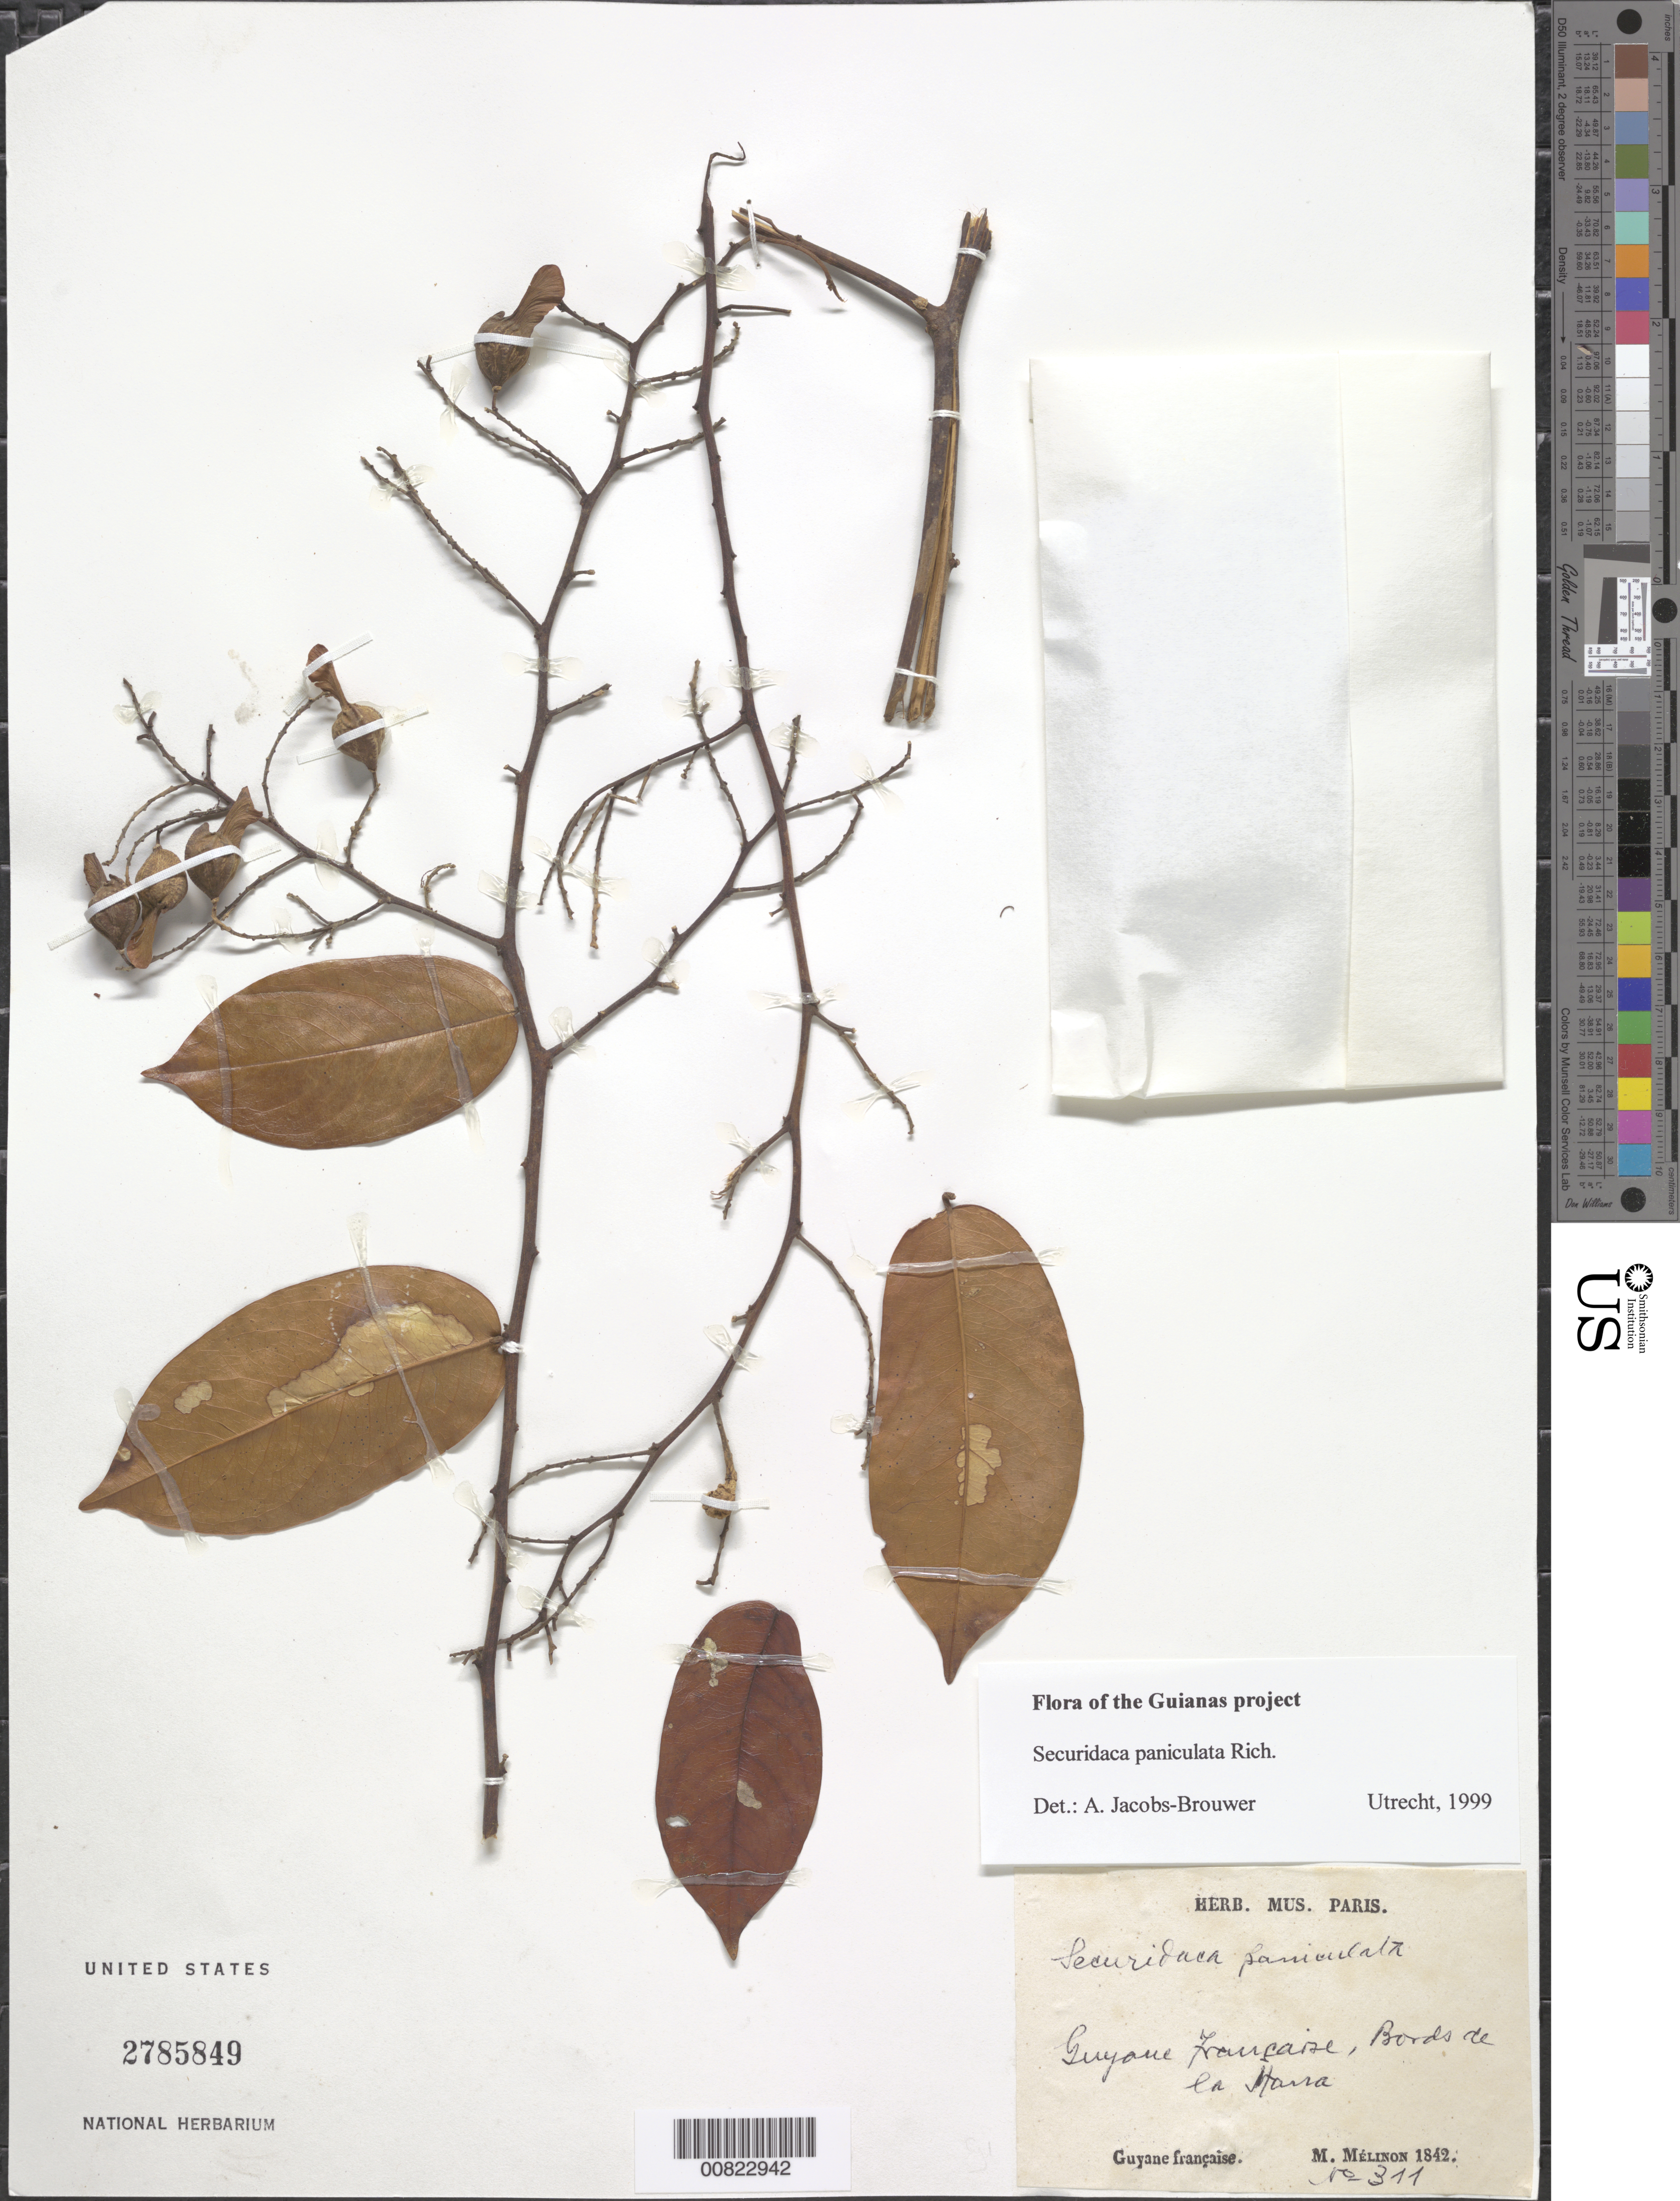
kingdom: Plantae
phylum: Tracheophyta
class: Magnoliopsida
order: Fabales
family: Polygalaceae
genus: Securidaca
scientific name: Securidaca paniculata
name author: Rich.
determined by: Jacobs-Brouwer, A.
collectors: E. Mélinon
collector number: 311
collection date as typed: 1842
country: French Guiana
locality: Mana R.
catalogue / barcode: US 2785849